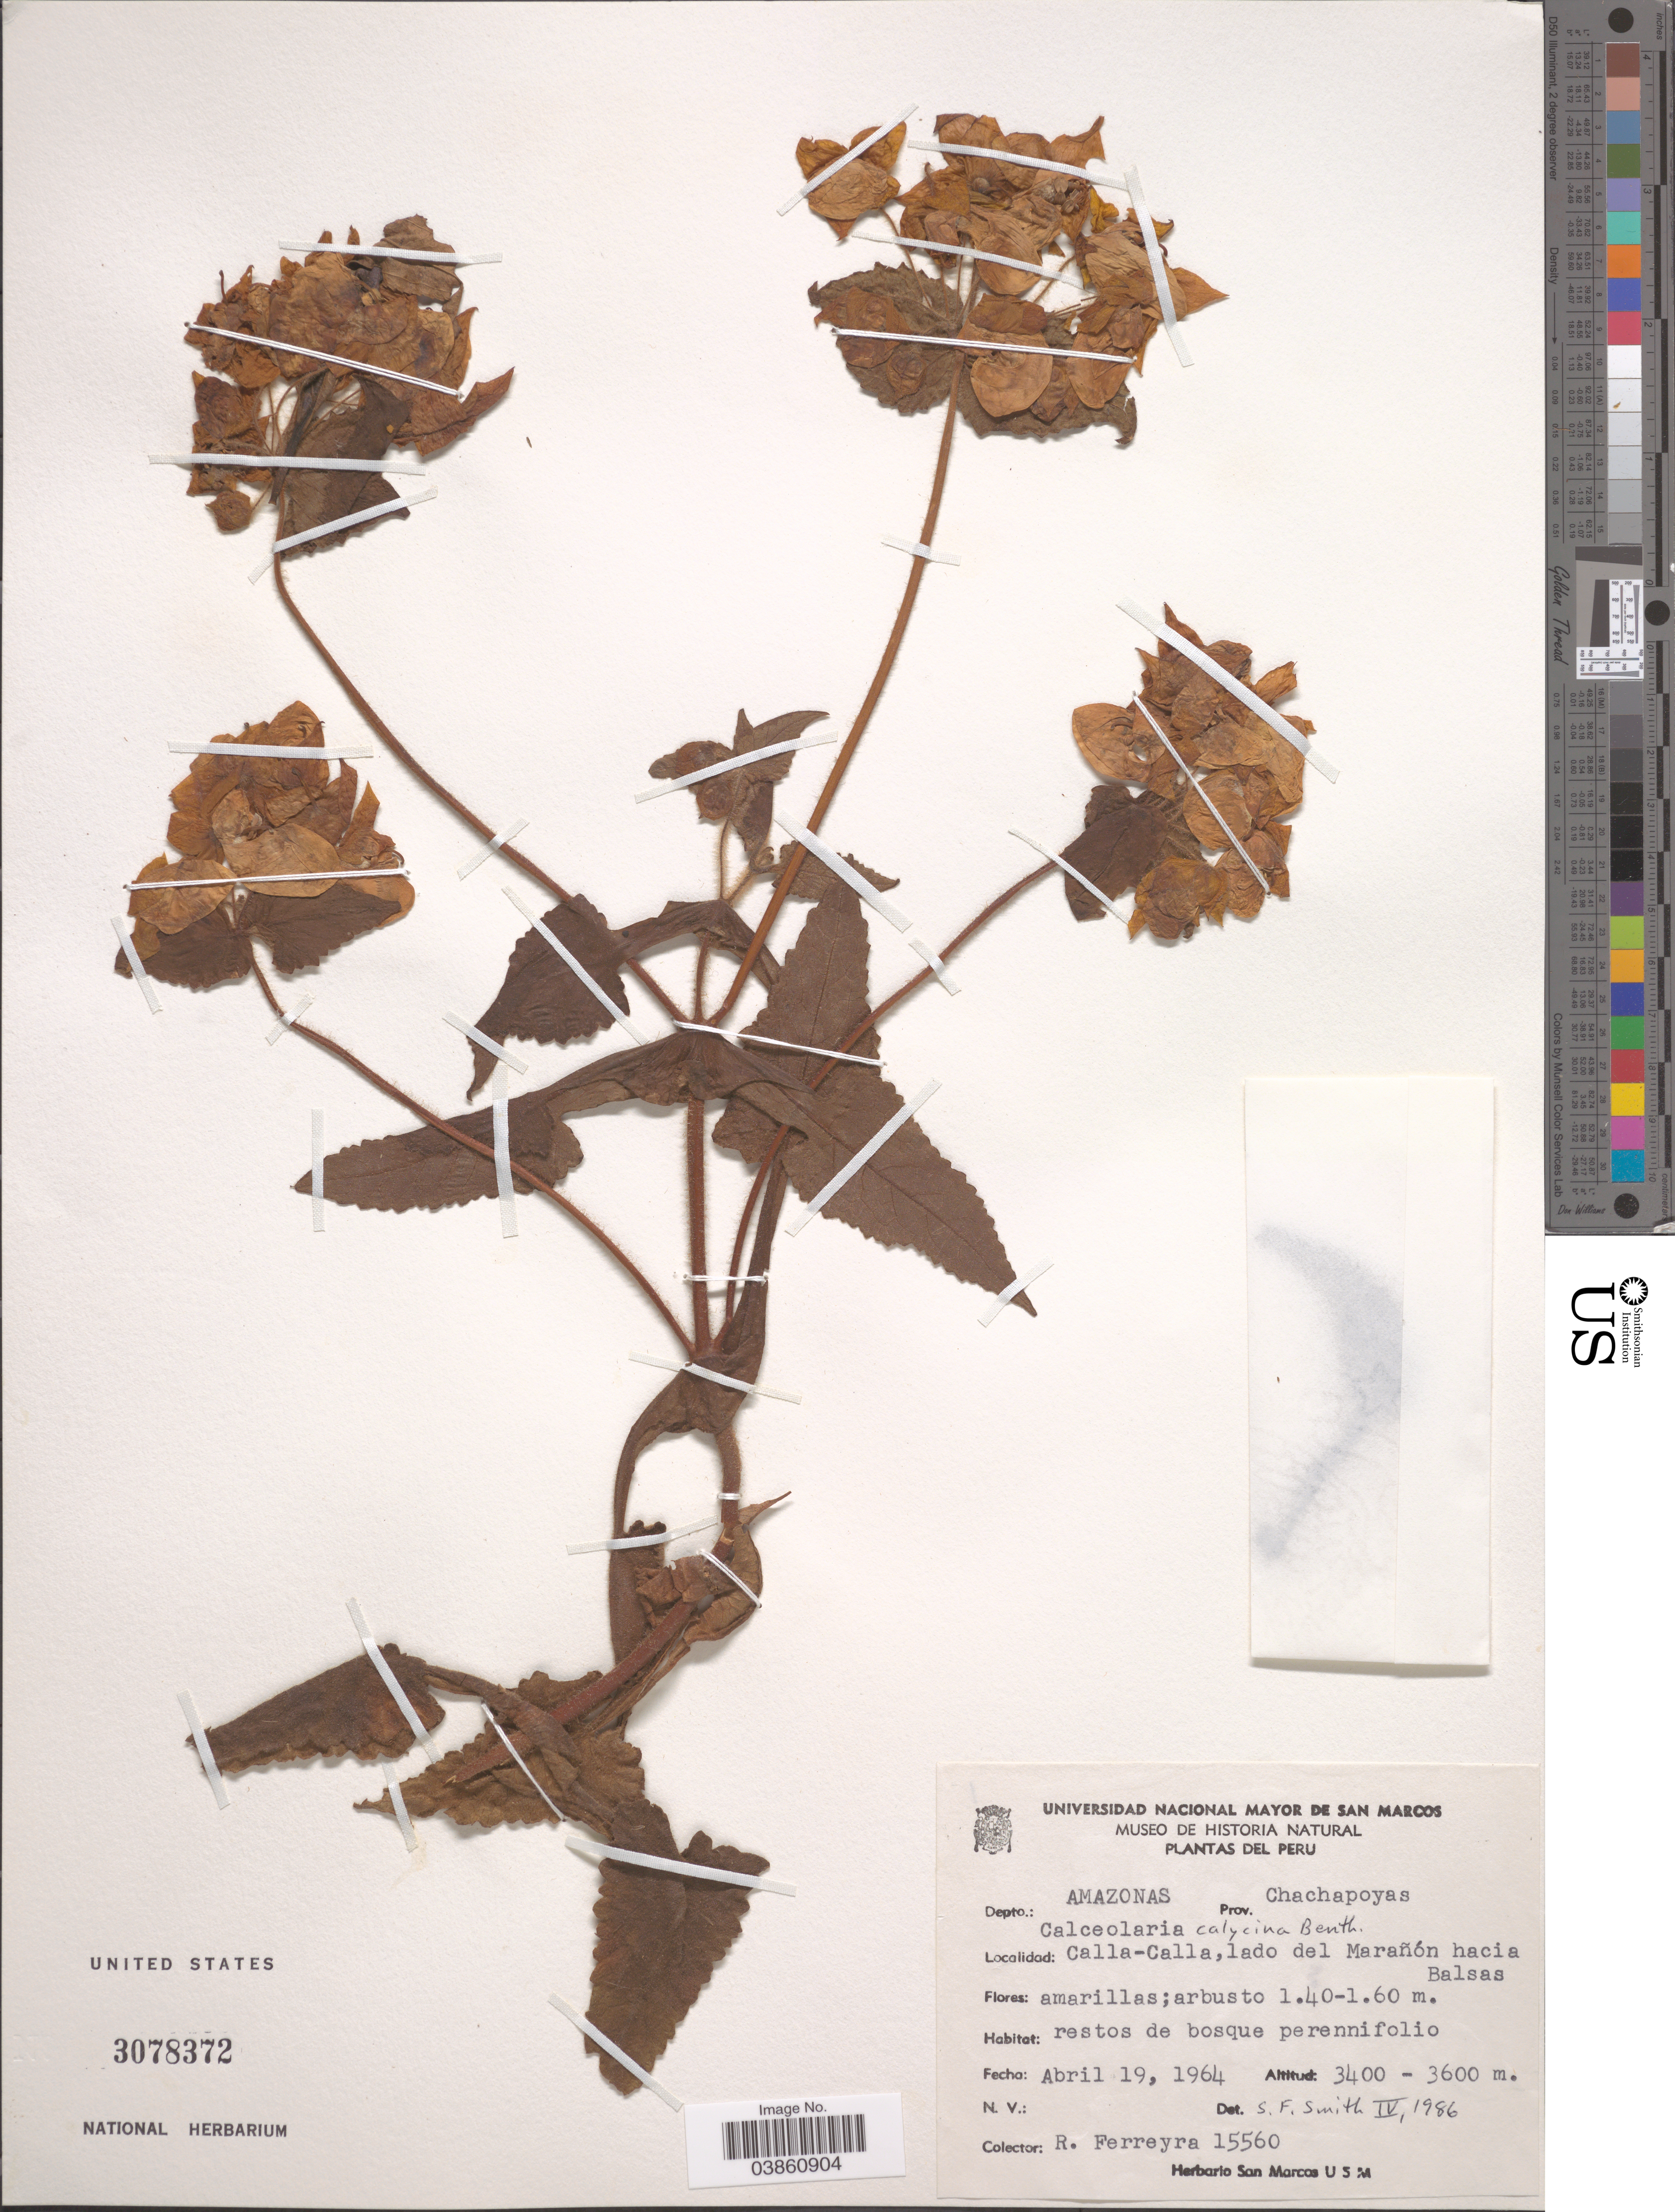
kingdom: Plantae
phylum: Tracheophyta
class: Magnoliopsida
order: Lamiales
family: Calceolariaceae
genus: Calceolaria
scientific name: Calceolaria calycina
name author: Benth.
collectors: R. A. Ferreyra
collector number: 15560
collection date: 1964-04-19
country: Peru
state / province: Amazonas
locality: Depto.: Amazonas. Prov. Chachapoyas. Calla-Calla, lado del Marañón hacia Balsas.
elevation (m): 3400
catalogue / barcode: US 3078372